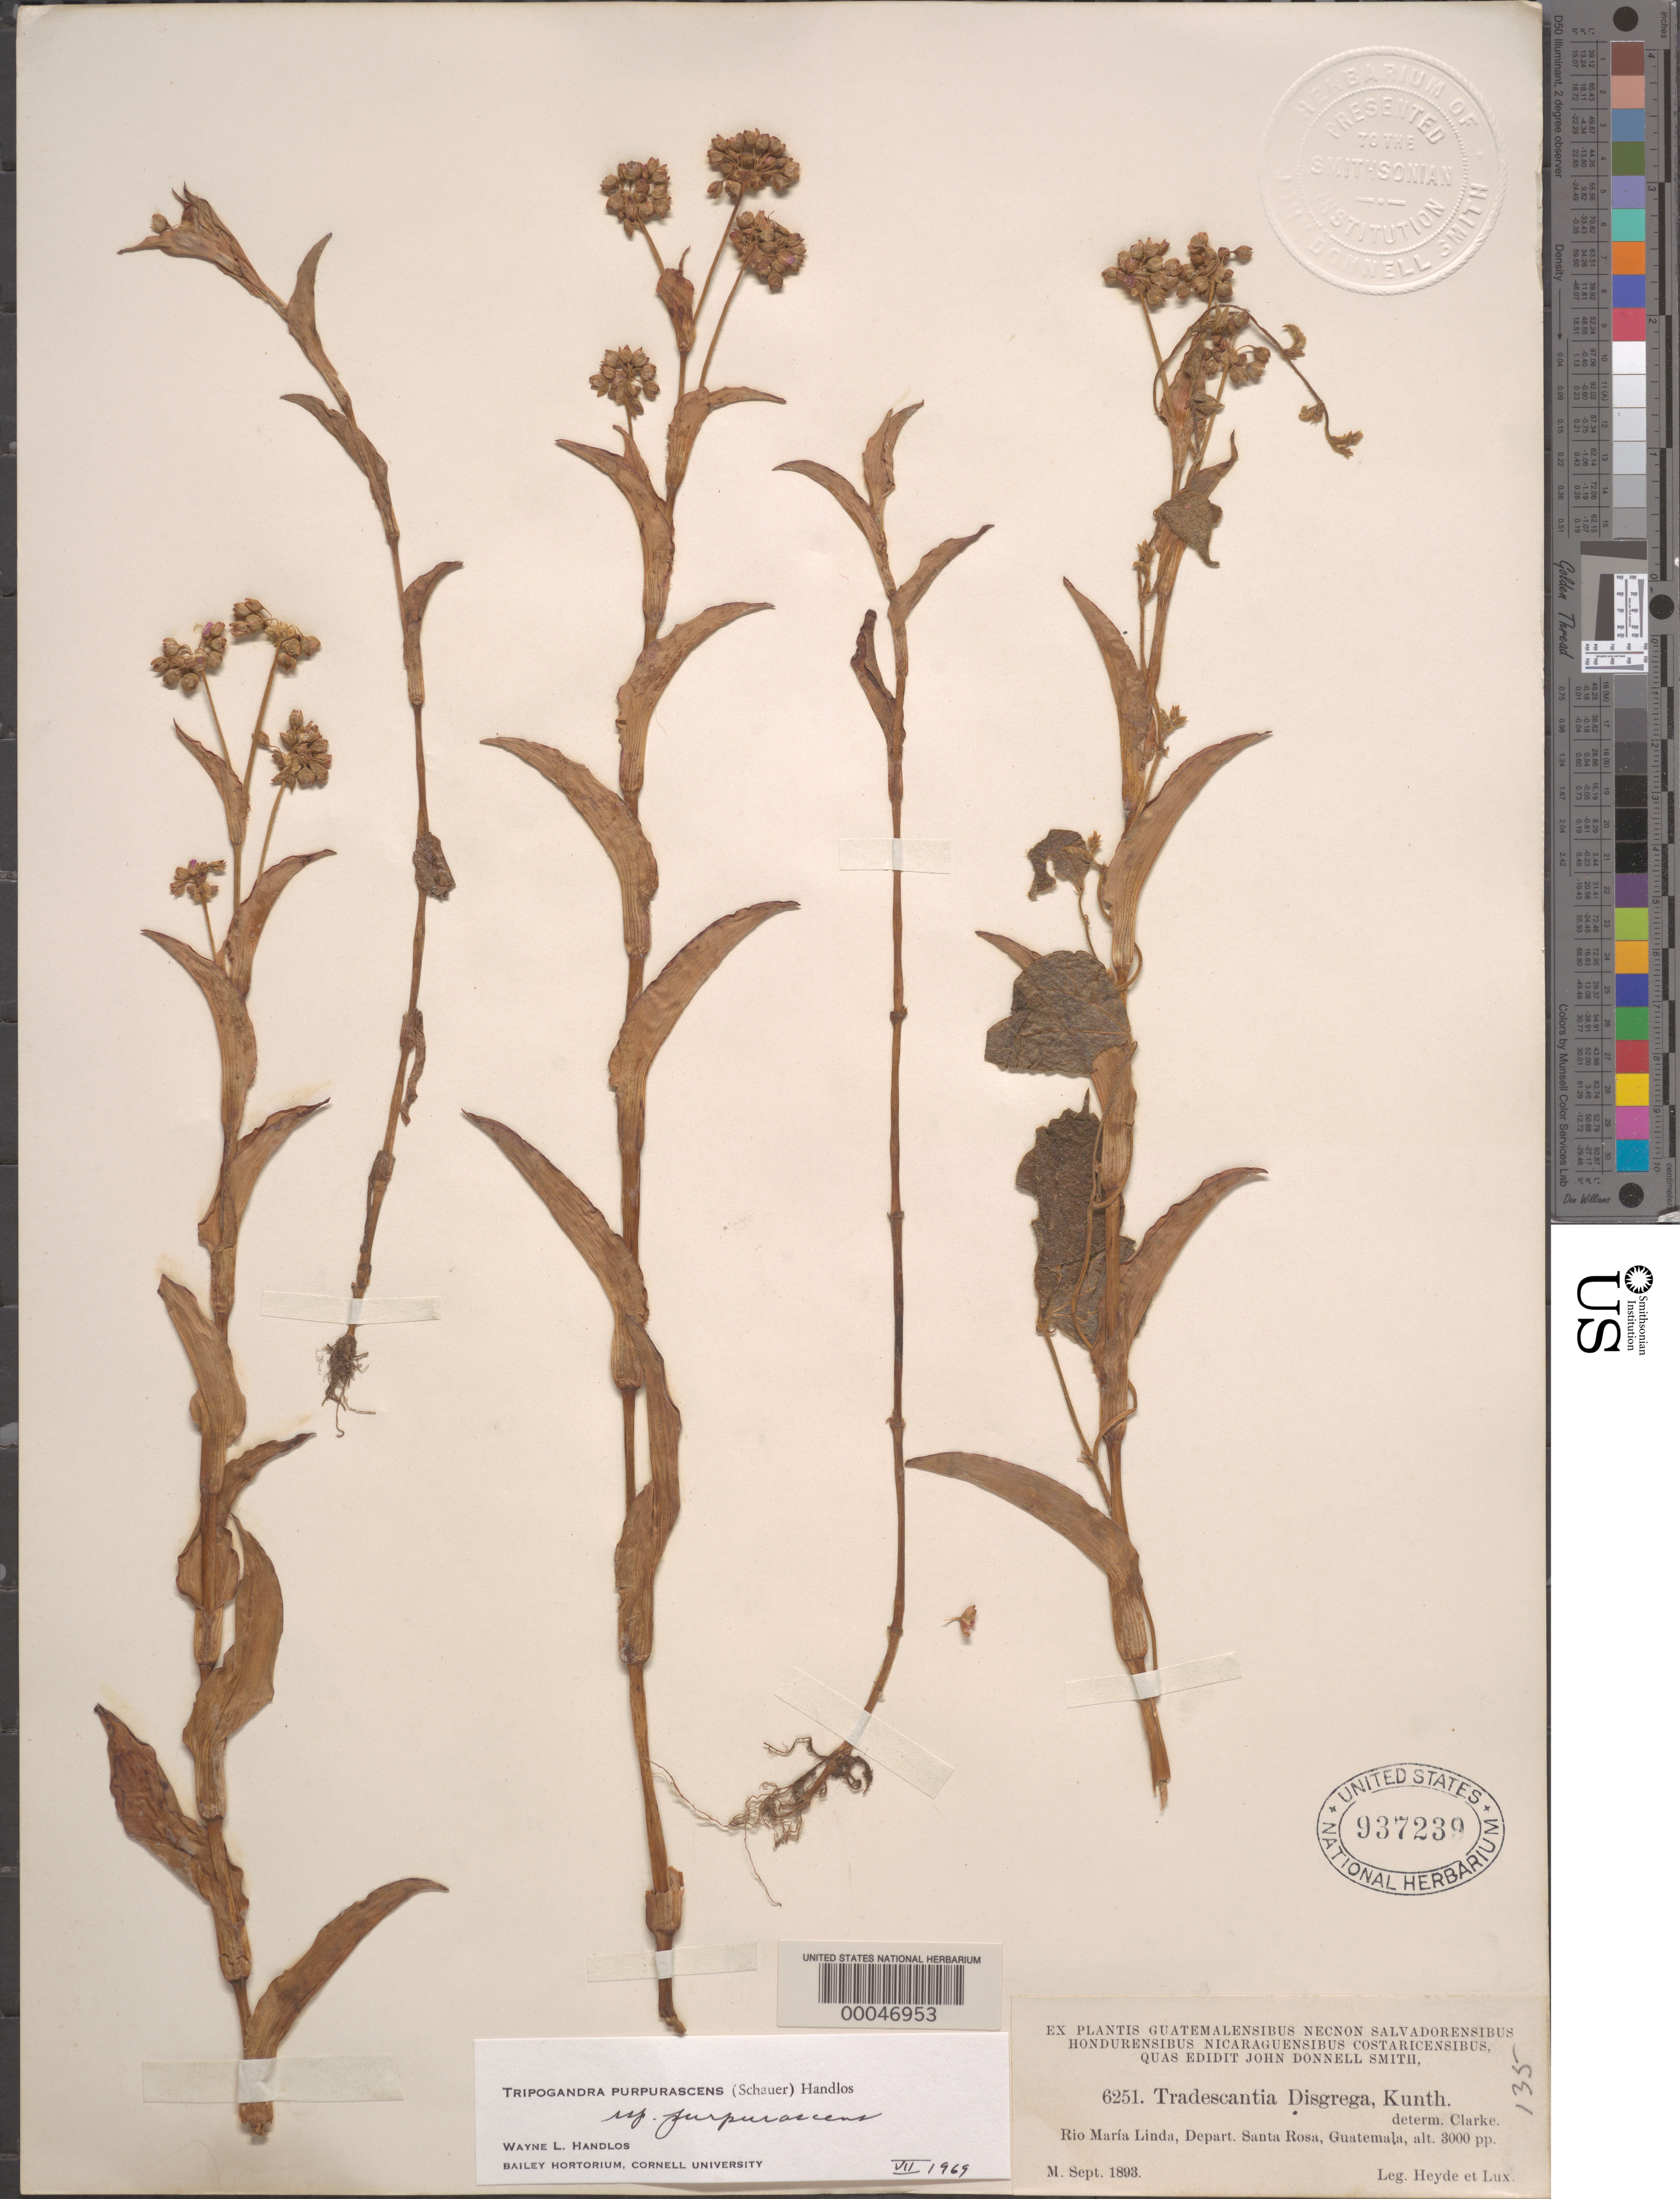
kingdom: Plantae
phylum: Tracheophyta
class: Liliopsida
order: Commelinales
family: Commelinaceae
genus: Tripogandra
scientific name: Tripogandra purpurascens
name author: (S. Schauer) Handlos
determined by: Handlos, W. L.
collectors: E. T. Heyde & E. Lux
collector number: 6251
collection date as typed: Sep 1893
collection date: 1893-09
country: Guatemala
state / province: Santa Rosa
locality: Rio Maria Linda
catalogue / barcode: US 937239